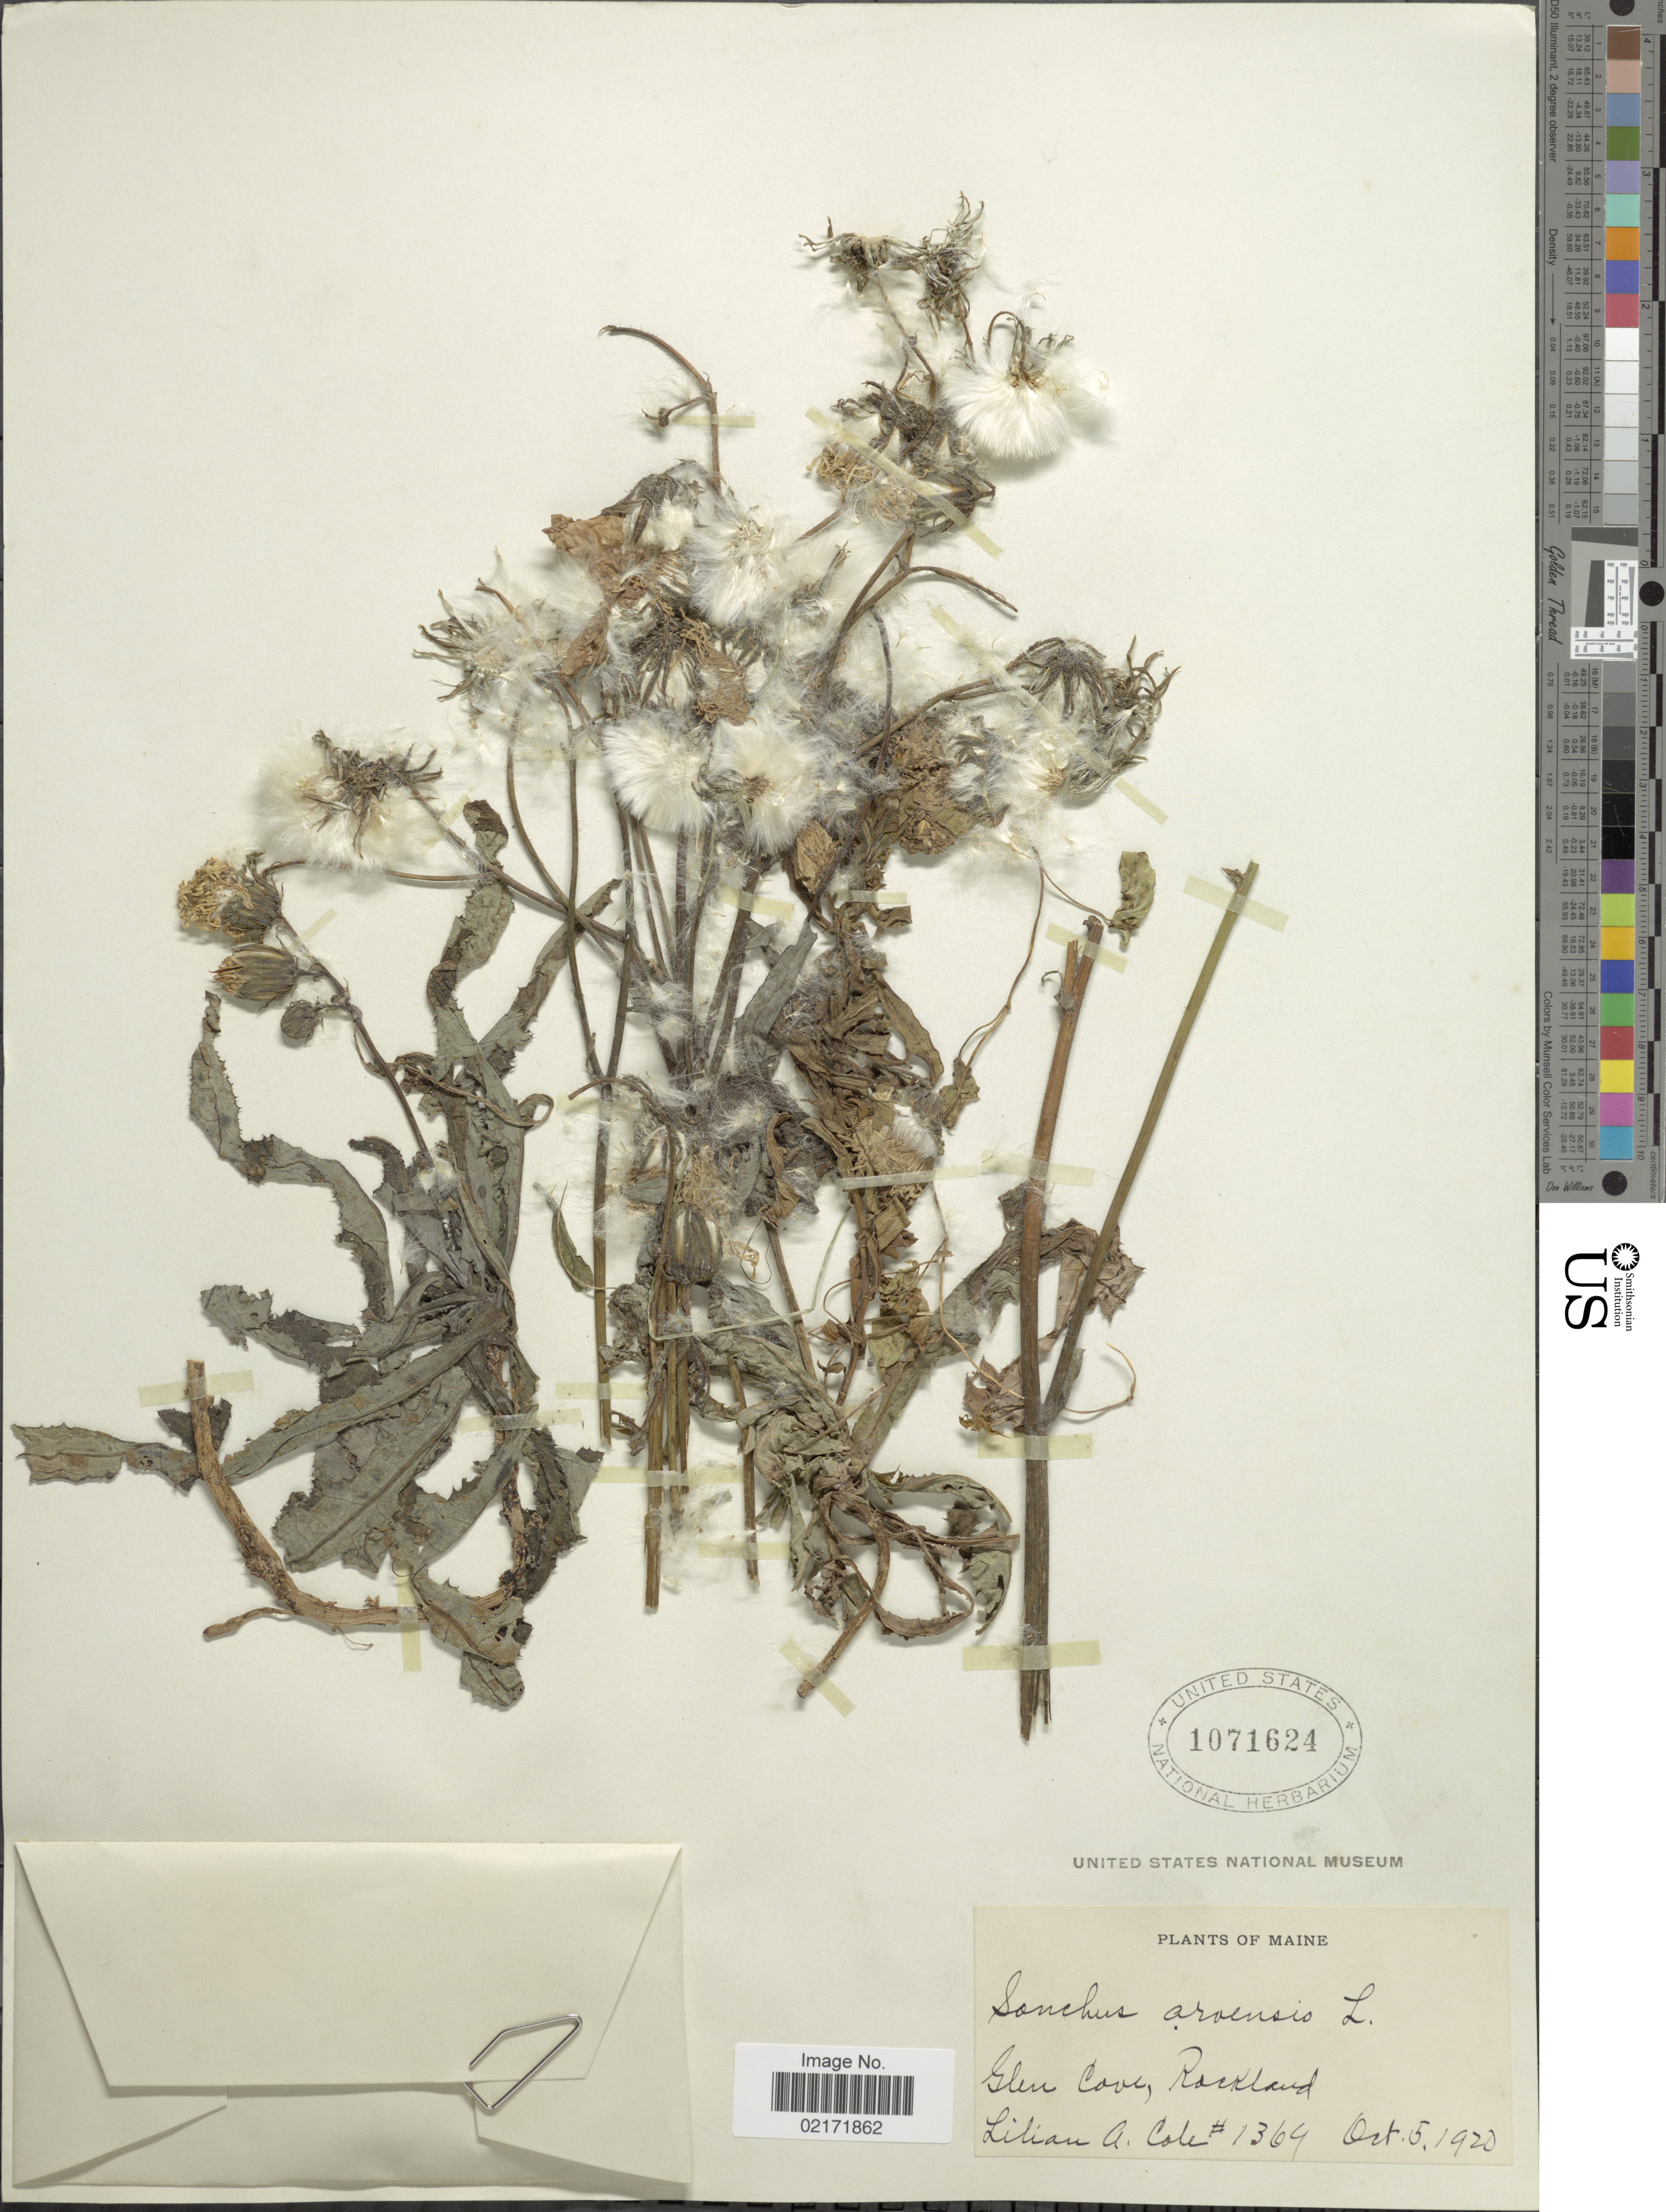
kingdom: Plantae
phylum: Tracheophyta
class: Magnoliopsida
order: Asterales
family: Asteraceae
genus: Sonchus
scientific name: Sonchus arvensis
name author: L.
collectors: L. A. Cole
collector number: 1364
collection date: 1920-10-05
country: United States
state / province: Maine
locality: Glen Cove, Rockland.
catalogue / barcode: US 1071624